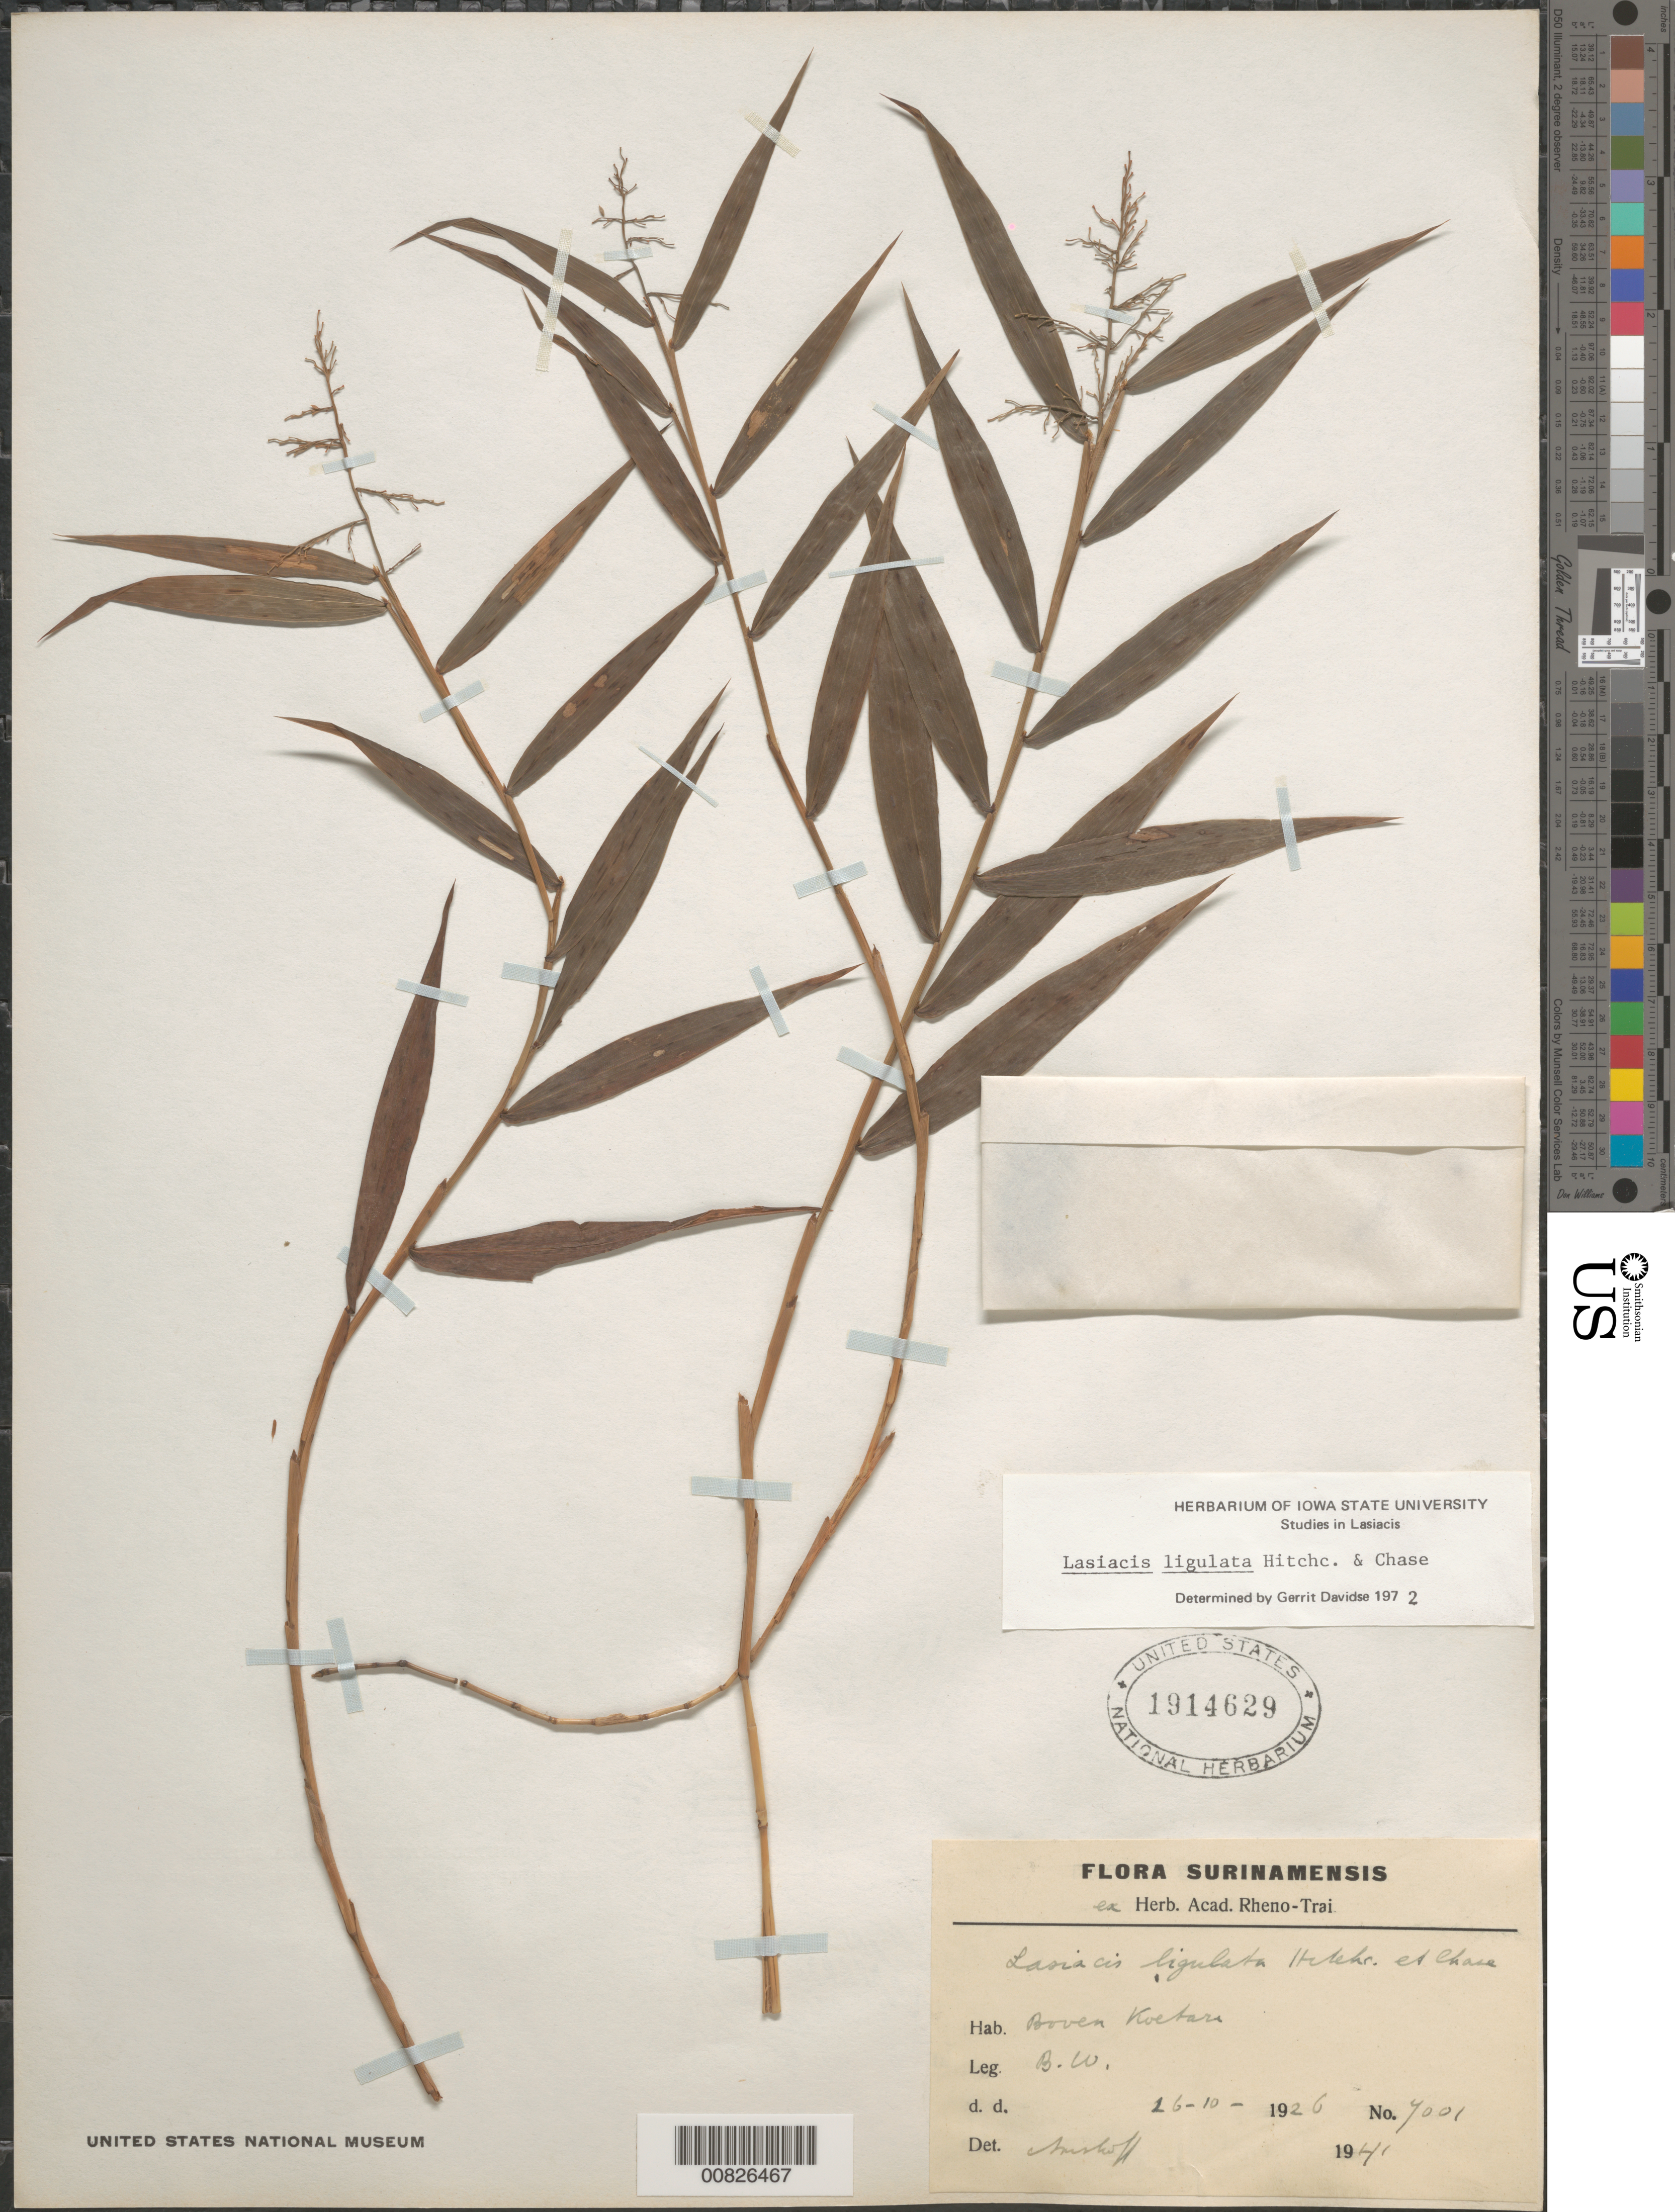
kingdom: Plantae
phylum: Tracheophyta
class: Liliopsida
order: Poales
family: Poaceae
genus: Lasiacis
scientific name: Lasiacis ligulata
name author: Hitchc. & Chase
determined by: Davidse, Gerrit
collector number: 7001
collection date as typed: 16-Oct-26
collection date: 1926-10-16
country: Suriname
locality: Koetari, above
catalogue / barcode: US 1914629